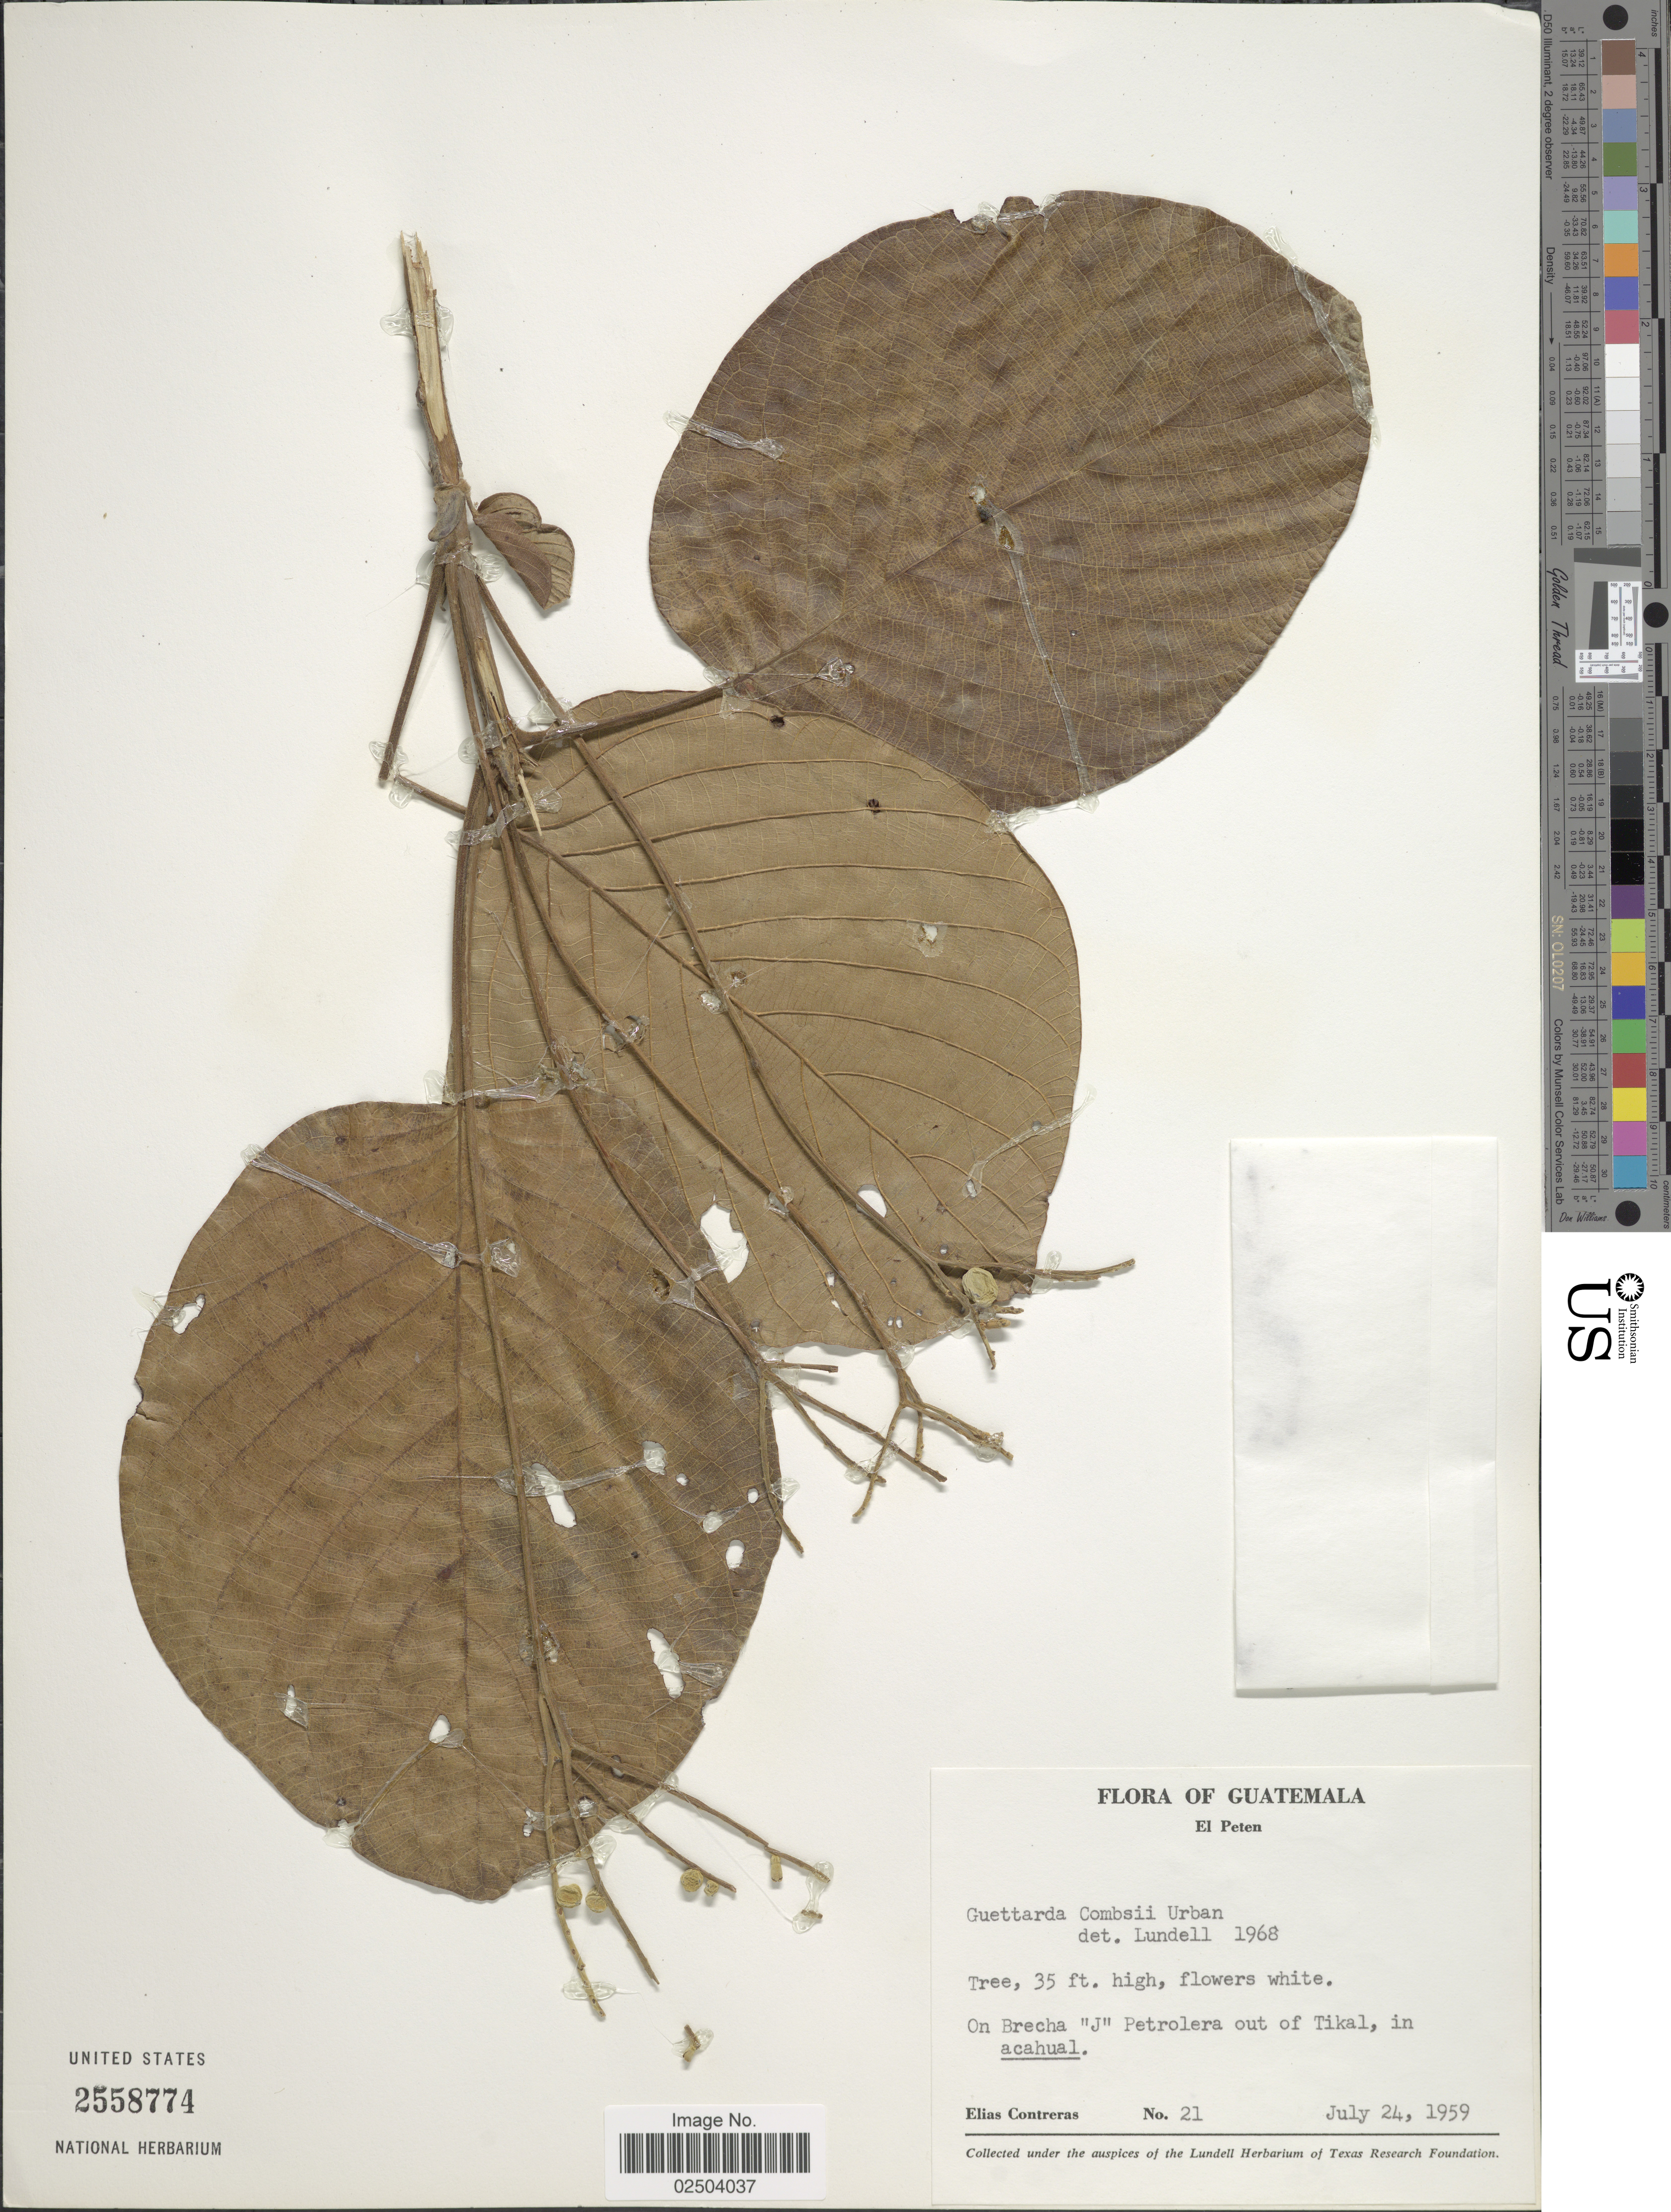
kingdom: Plantae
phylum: Tracheophyta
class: Magnoliopsida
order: Gentianales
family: Rubiaceae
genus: Guettarda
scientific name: Guettarda combsii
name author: Urb.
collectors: E. Contreras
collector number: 21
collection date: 1959-07-24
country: Guatemala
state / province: El Petén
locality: On Brencha "J" Petrolera out of Tukal.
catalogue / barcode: US 2558774